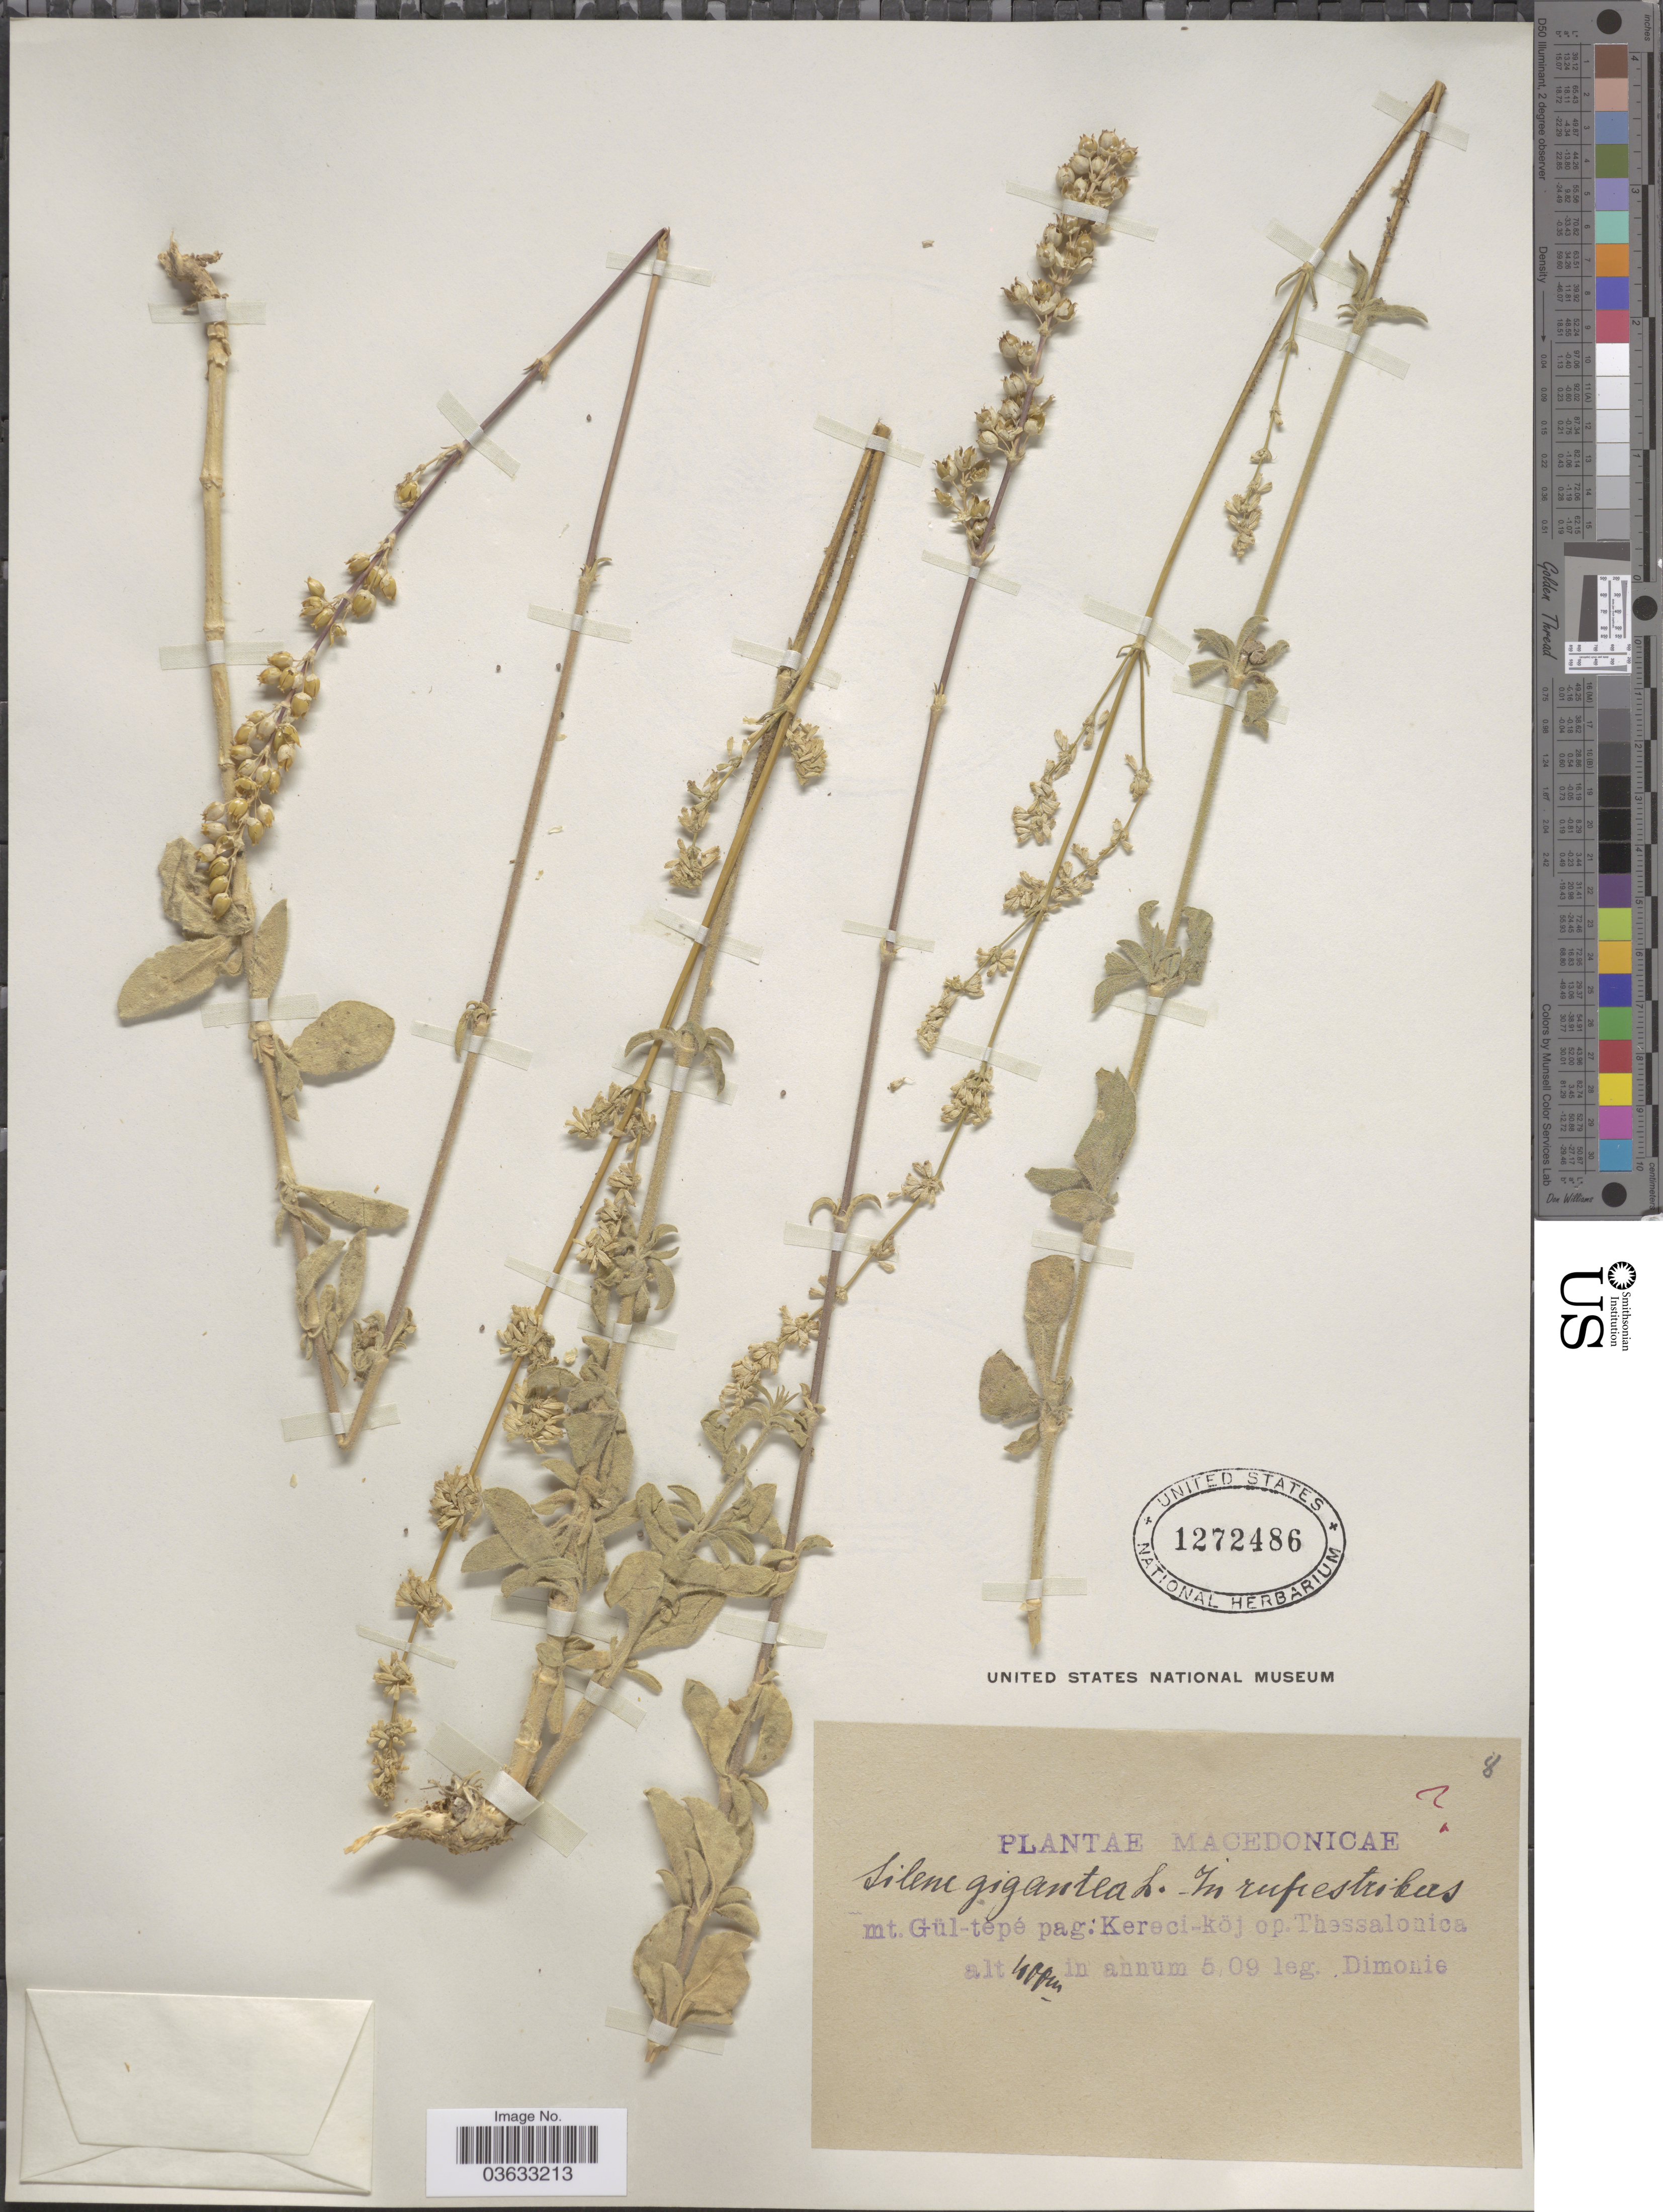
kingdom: Plantae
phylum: Tracheophyta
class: Magnoliopsida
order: Caryophyllales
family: Caryophyllaceae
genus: Silene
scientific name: Silene otites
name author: (L.) Wibel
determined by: Du Pasquier, P.-E.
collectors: -. Dimonie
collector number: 8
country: Greece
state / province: Thessaly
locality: Macedonicae. Mt. Gül-tepé pag: Kereci-köj op. Thessalonica.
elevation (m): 1000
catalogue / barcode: US 1272486